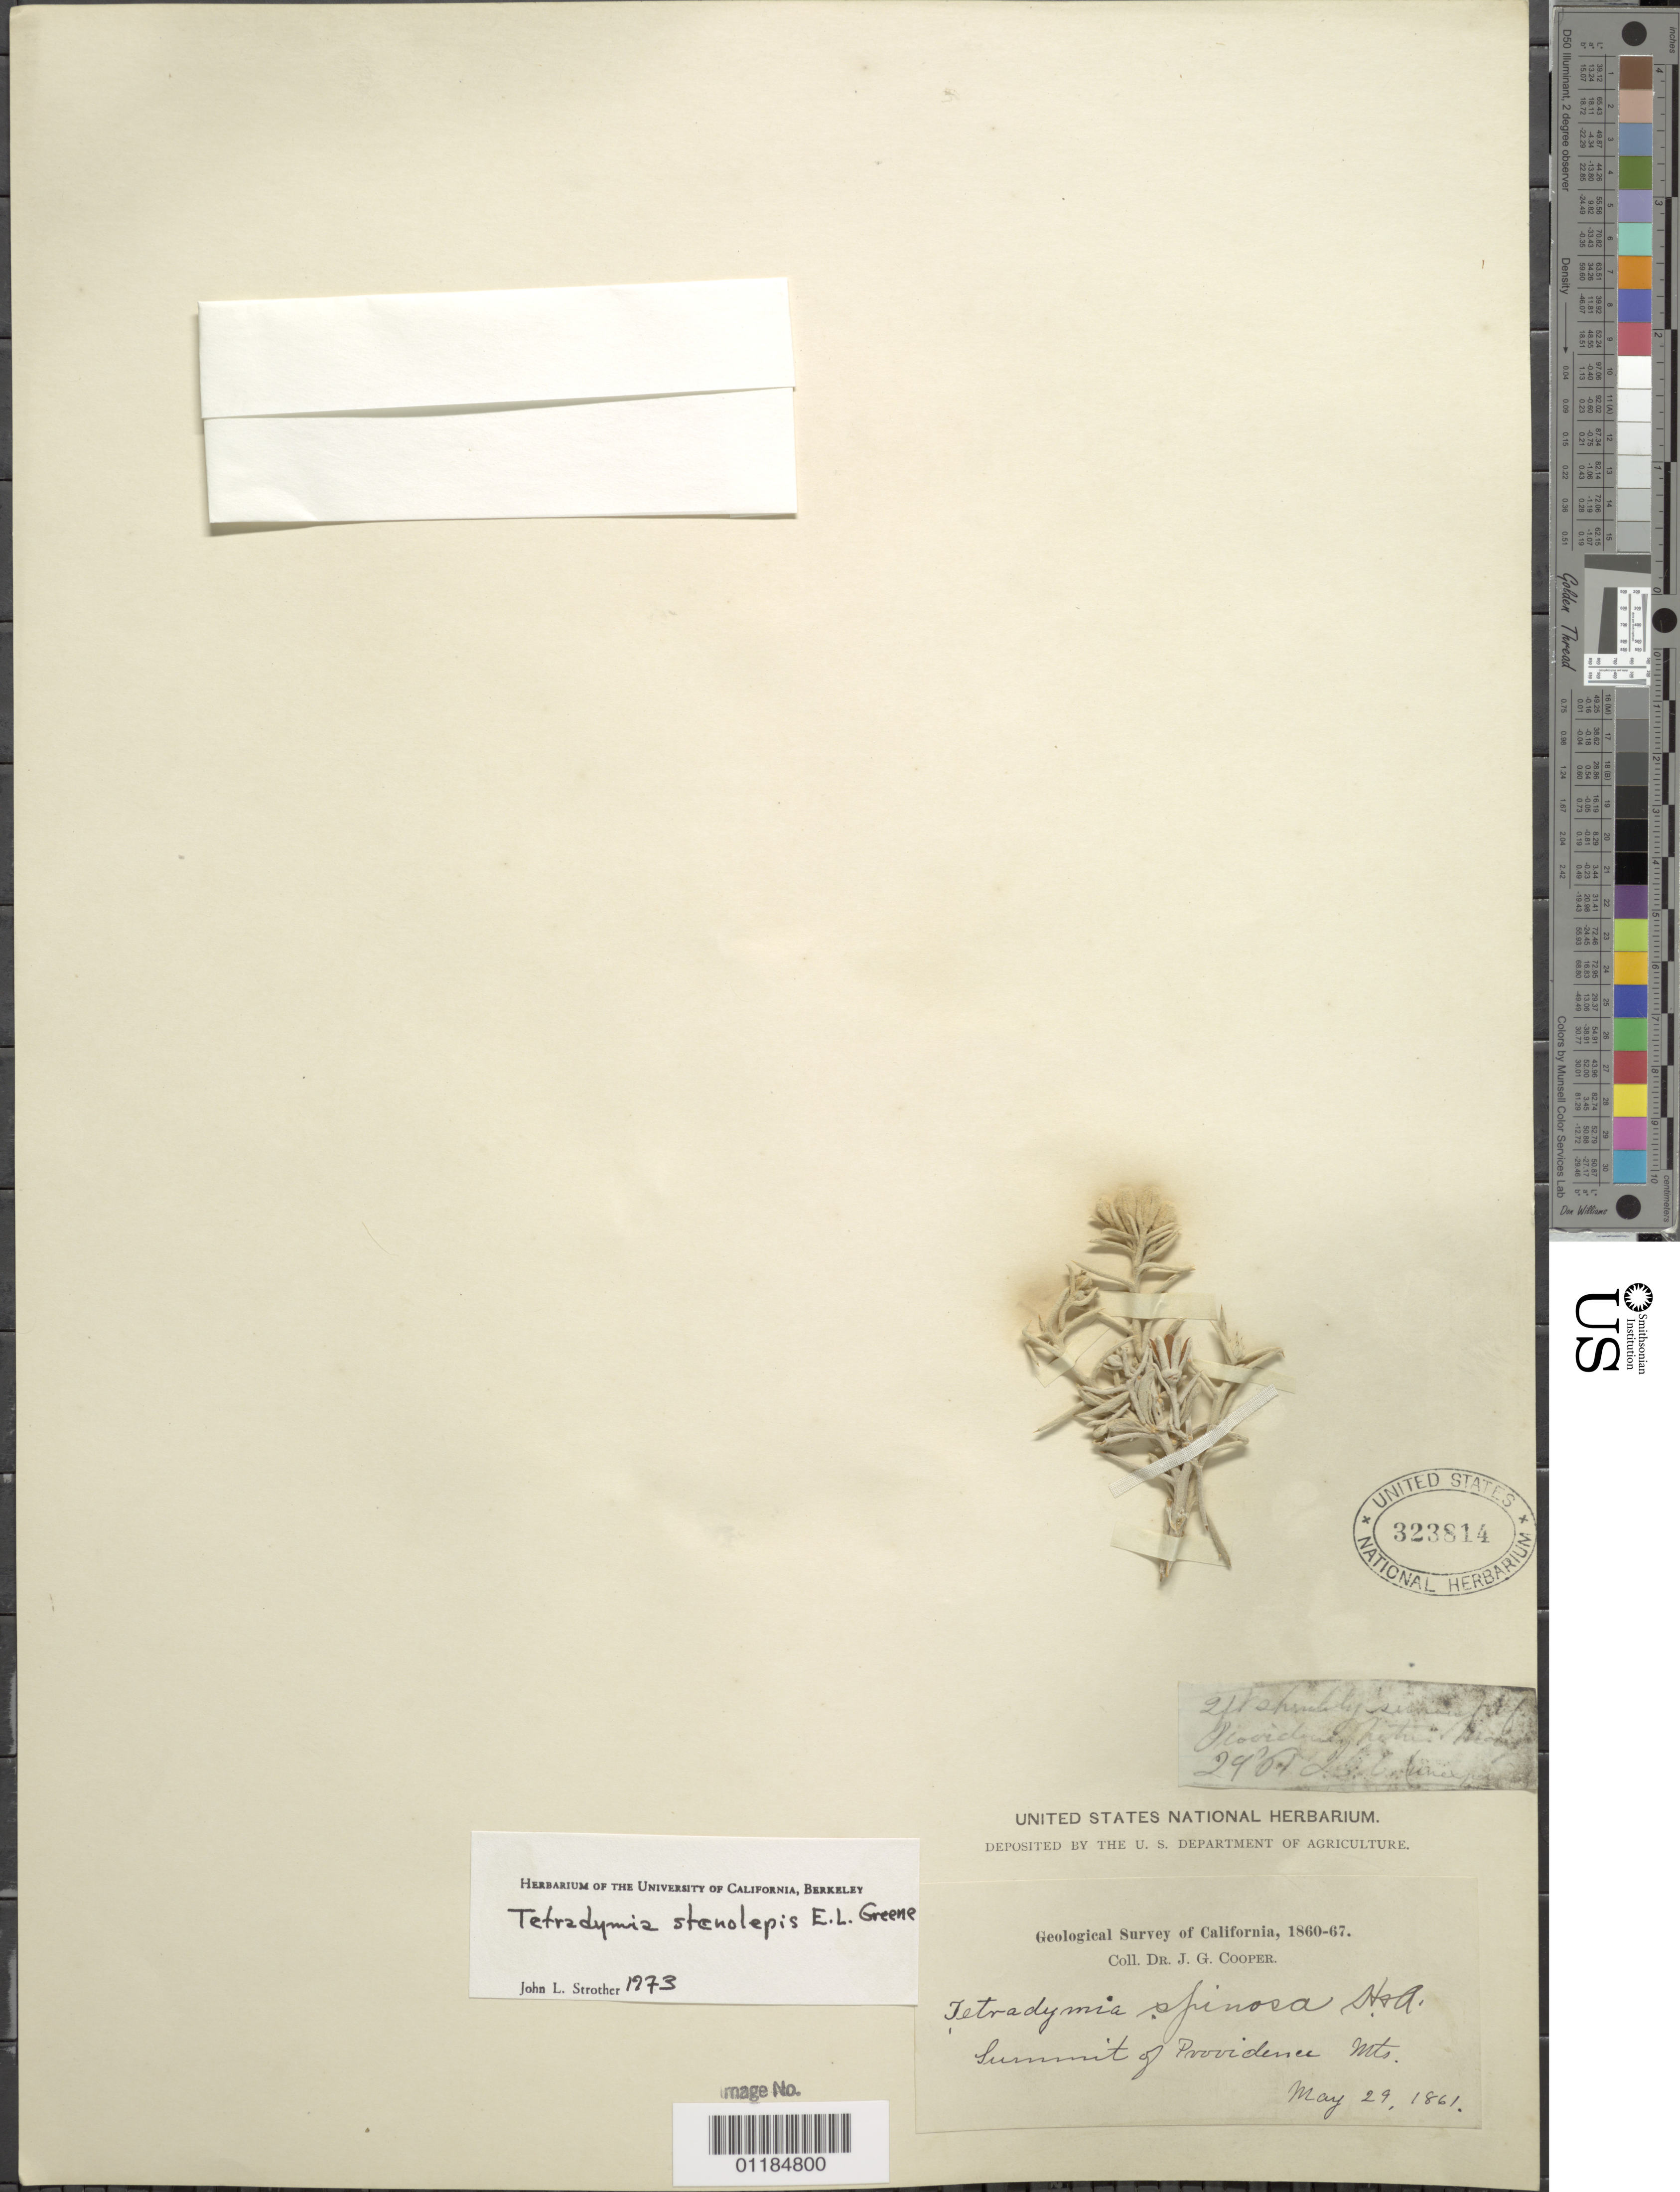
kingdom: Plantae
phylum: Tracheophyta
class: Magnoliopsida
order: Asterales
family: Asteraceae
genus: Tetradymia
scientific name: Tetradymia stenolepis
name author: Greene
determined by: Strother, J. L., (UC), University of California Berkeley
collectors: J. G. Cooper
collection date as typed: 29 May 1861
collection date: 1861-05-29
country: United States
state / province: California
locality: Summit Providence Mt.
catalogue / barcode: US 323814